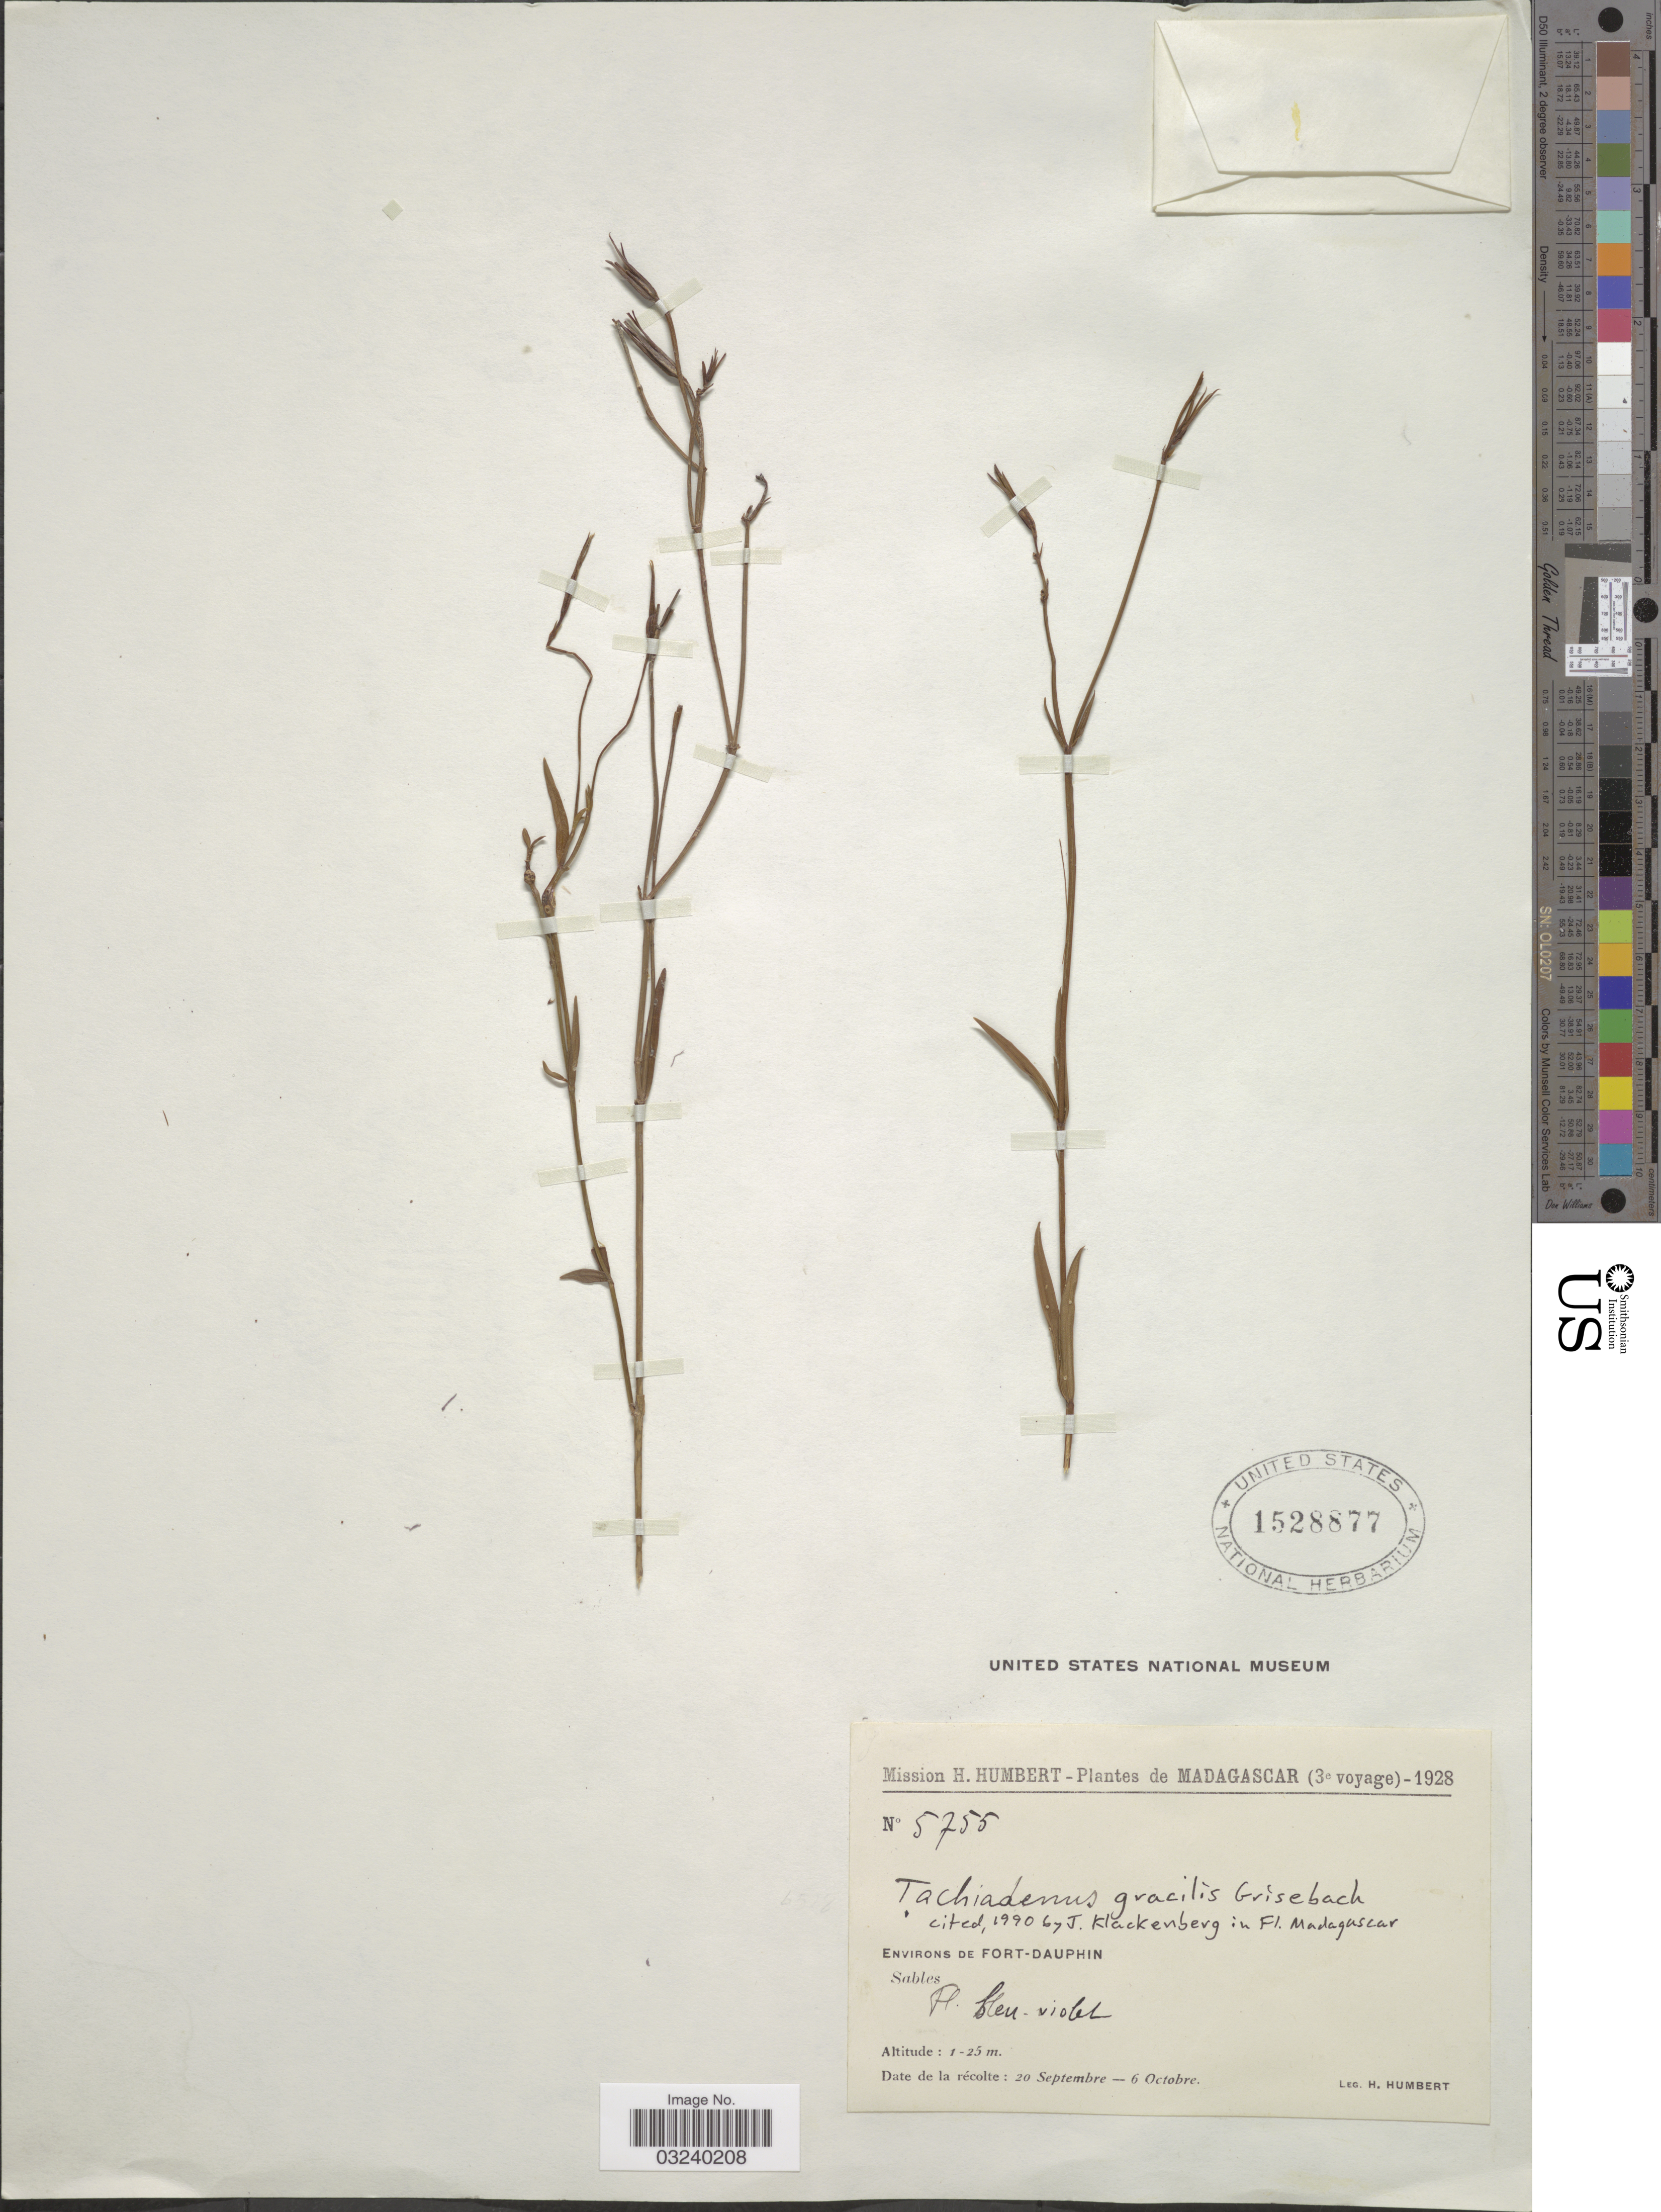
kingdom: Plantae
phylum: Tracheophyta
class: Magnoliopsida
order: Gentianales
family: Gentianaceae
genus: Tachiadenus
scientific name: Tachiadenus gracilis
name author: Griseb.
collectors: H. Humbert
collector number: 5755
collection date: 1928-09-20/1928-10-06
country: Madagascar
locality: Environs de Fort-Dauphin.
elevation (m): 1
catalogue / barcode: US 1528877